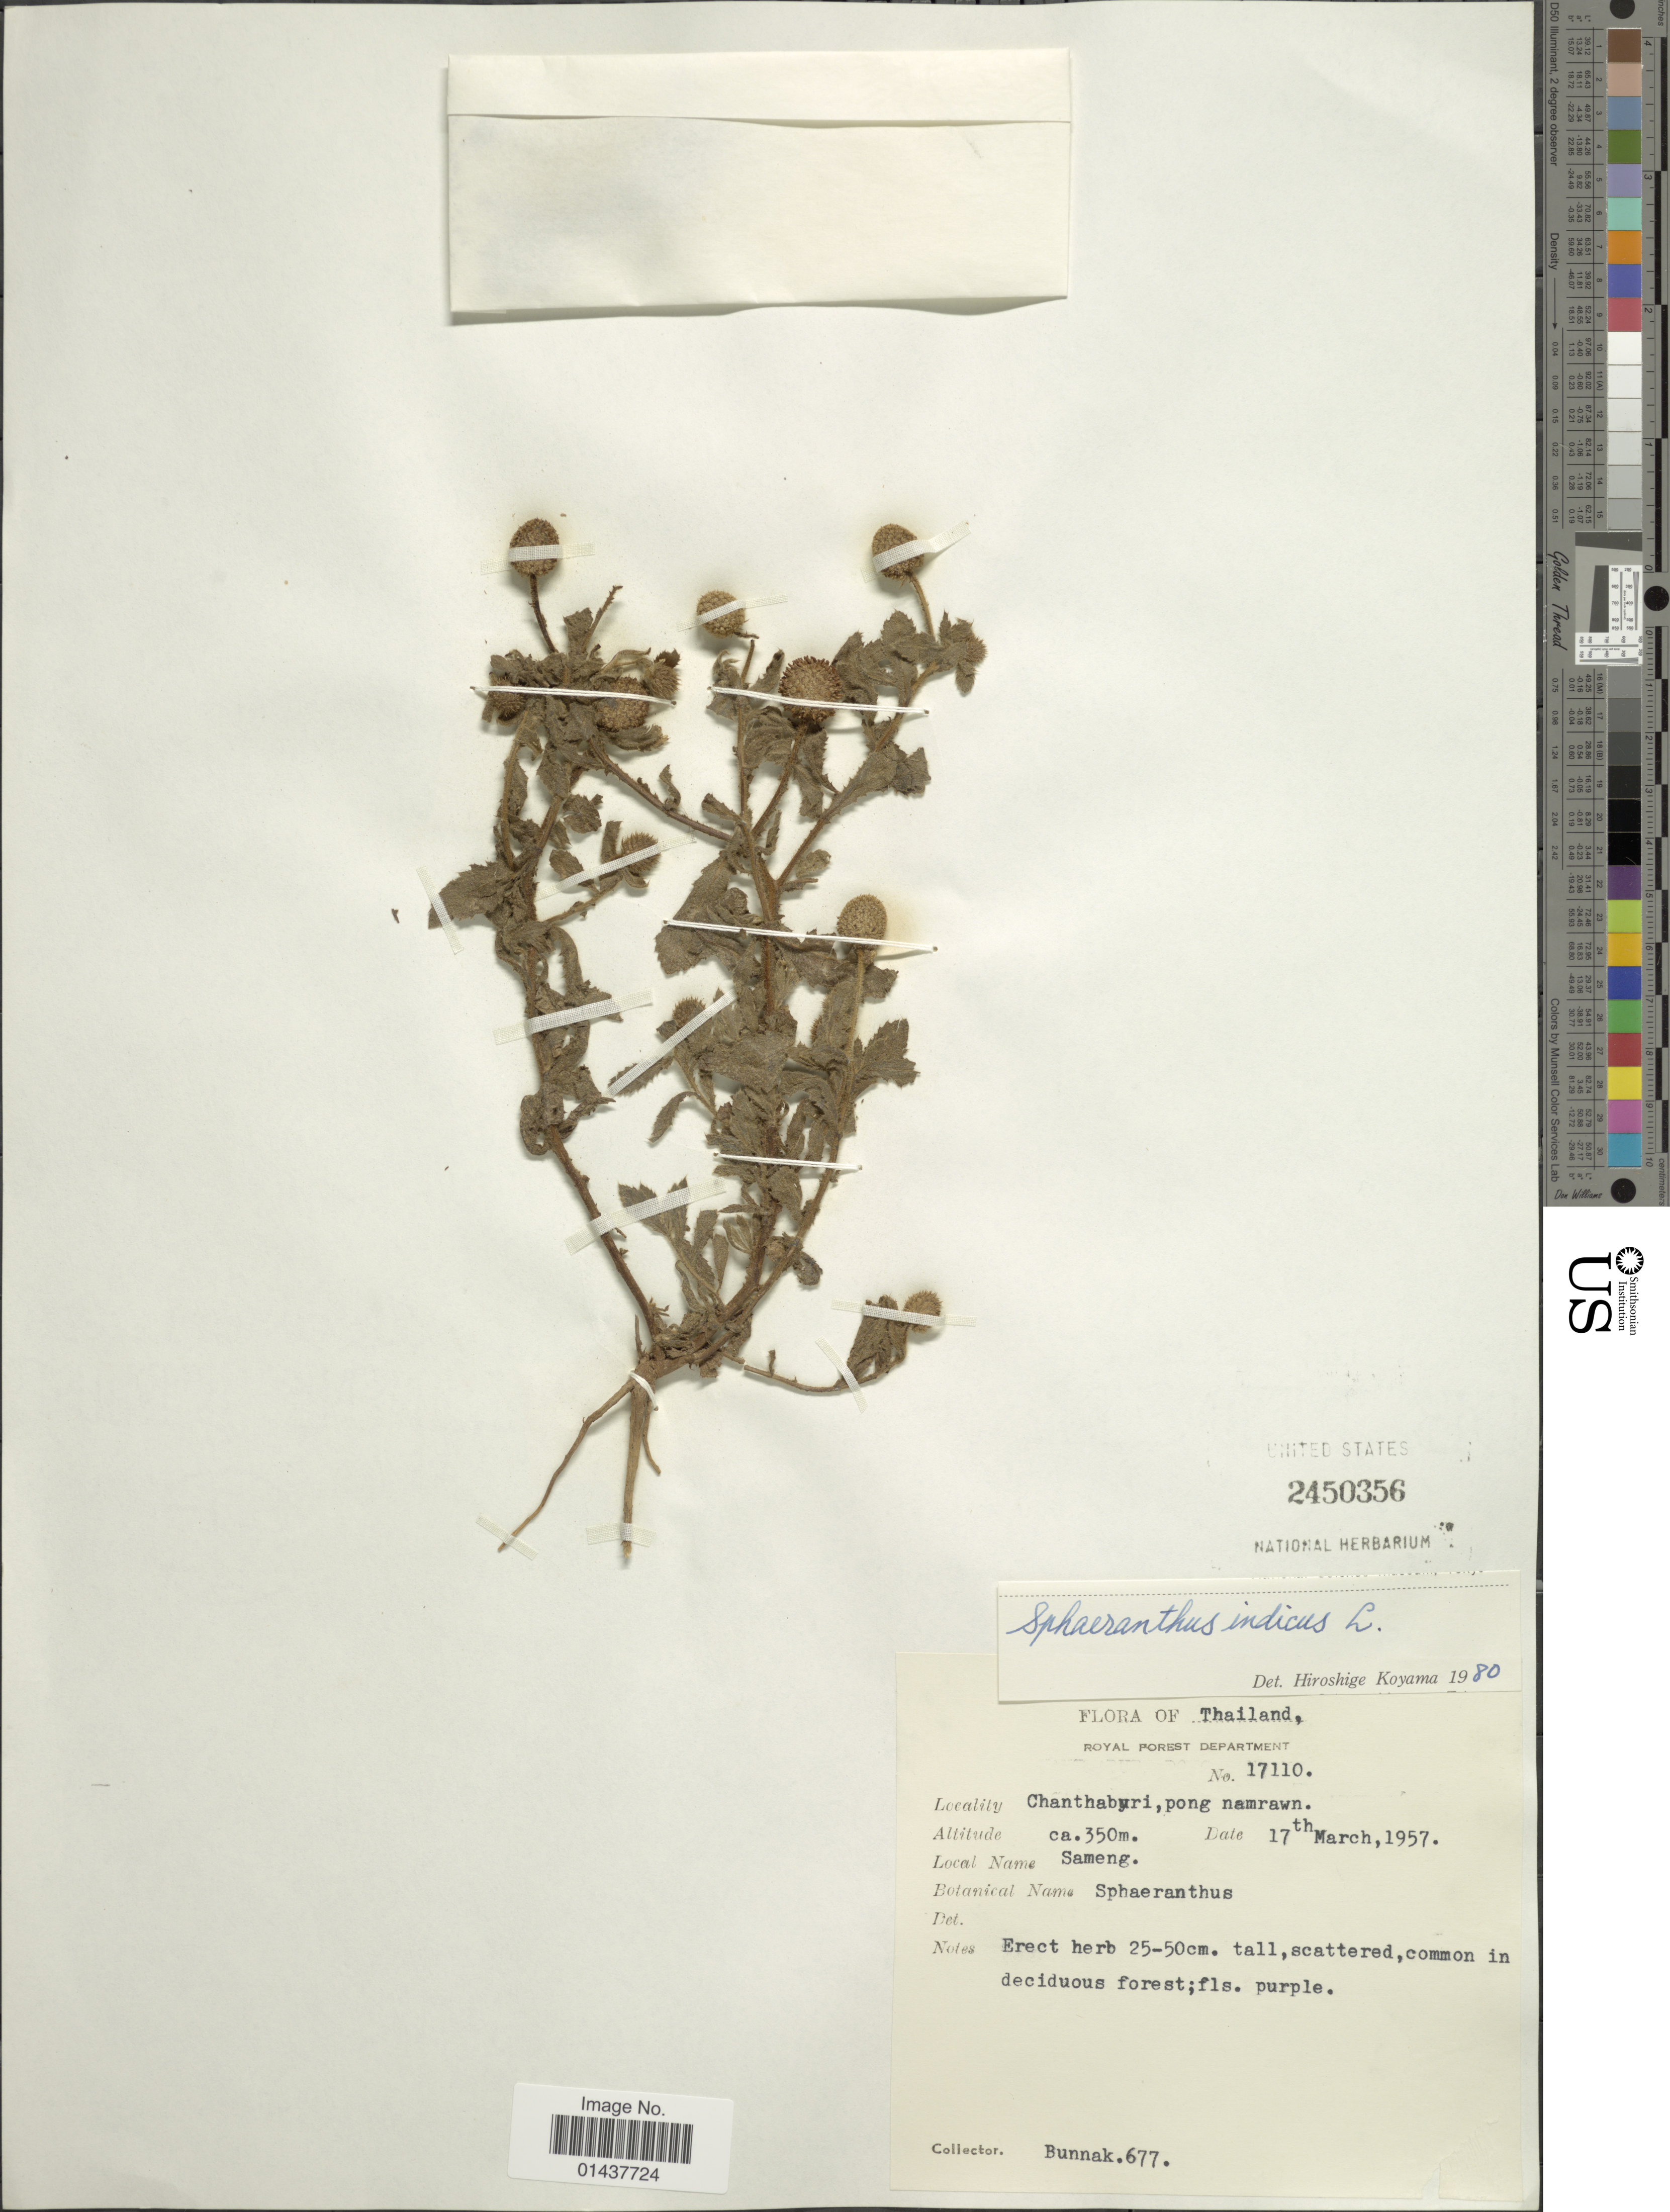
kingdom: Plantae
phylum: Tracheophyta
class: Magnoliopsida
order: Asterales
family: Asteraceae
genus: Sphaeranthus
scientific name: Sphaeranthus indicus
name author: L.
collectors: -. Bunnak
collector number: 677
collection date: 1957-03-17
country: Thailand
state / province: Chanthaburi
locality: Pong namraw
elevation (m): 350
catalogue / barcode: US 2450356